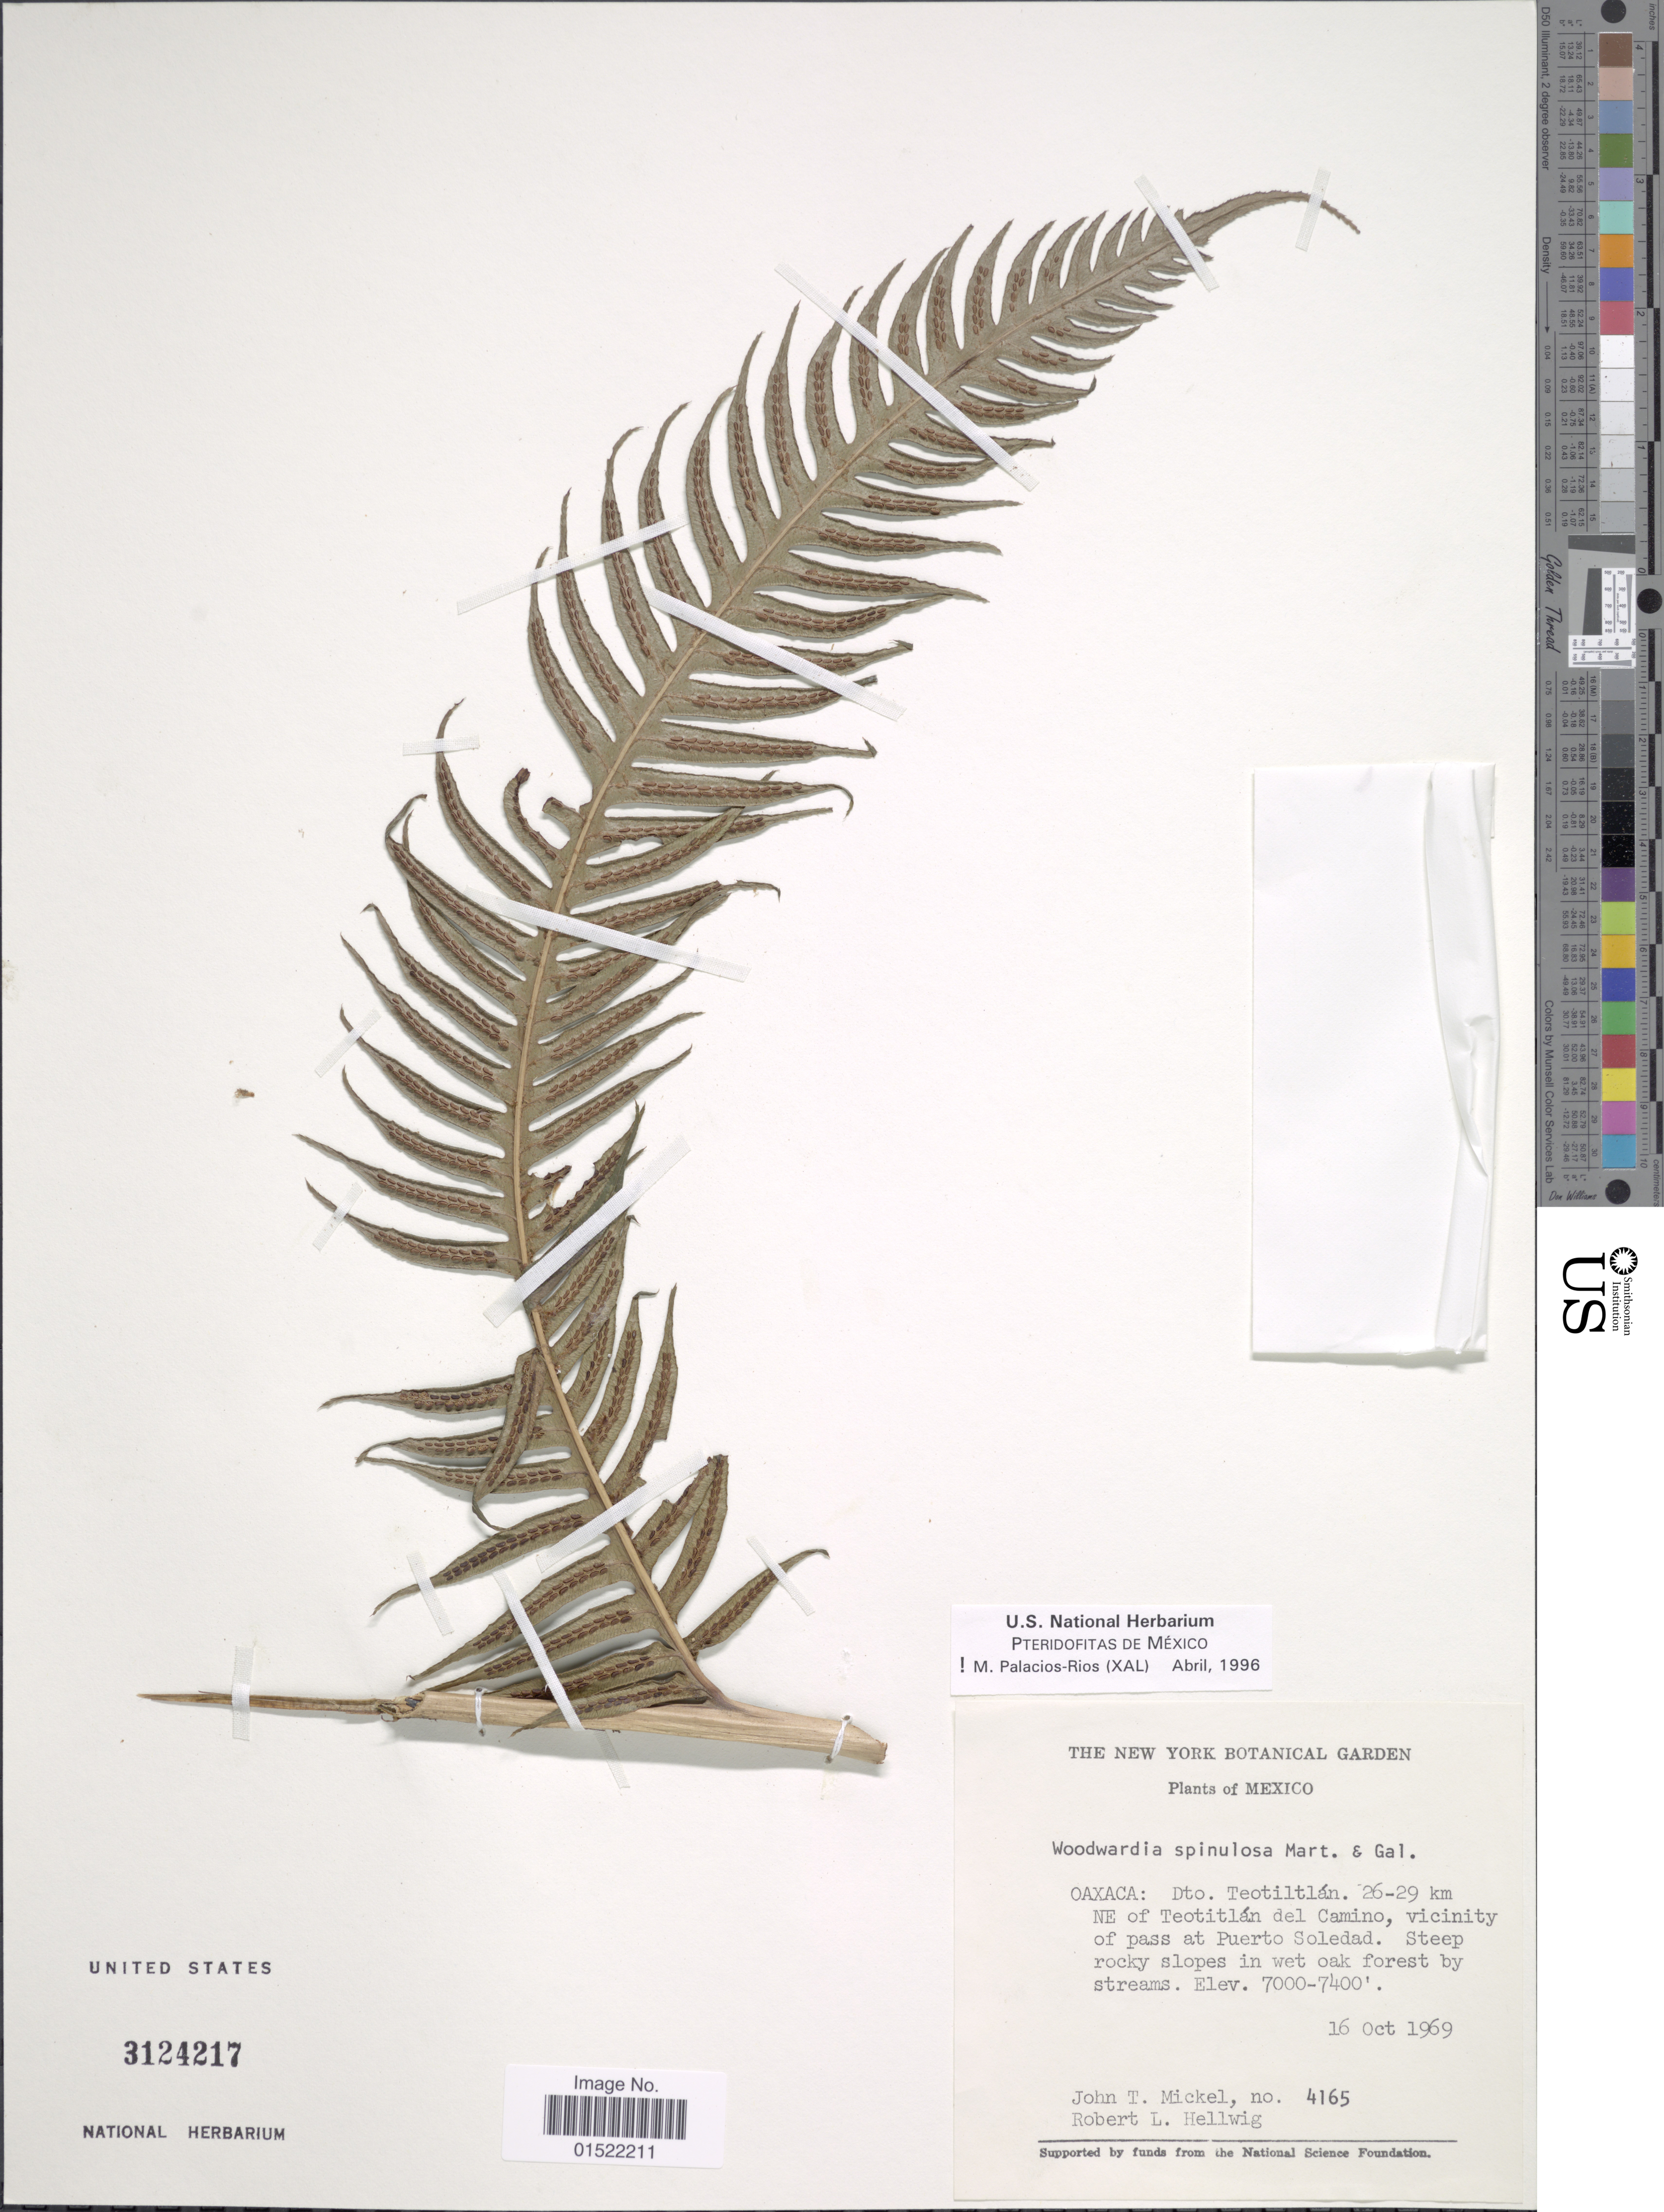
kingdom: Plantae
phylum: Tracheophyta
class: Polypodiopsida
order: Polypodiales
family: Blechnaceae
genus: Woodwardia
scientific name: Woodwardia spinulosa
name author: M. Martens & Galeotti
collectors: J. T. Mickel & R. Hellwig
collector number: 4165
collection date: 1969-10-16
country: Mexico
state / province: Oaxaca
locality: Oaxaca: Dto. Teotiltlan, 26-29 km NE of Teotitlan del Camino, vicinity of pass at Puerto Soledad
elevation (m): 2134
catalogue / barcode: US 3124217